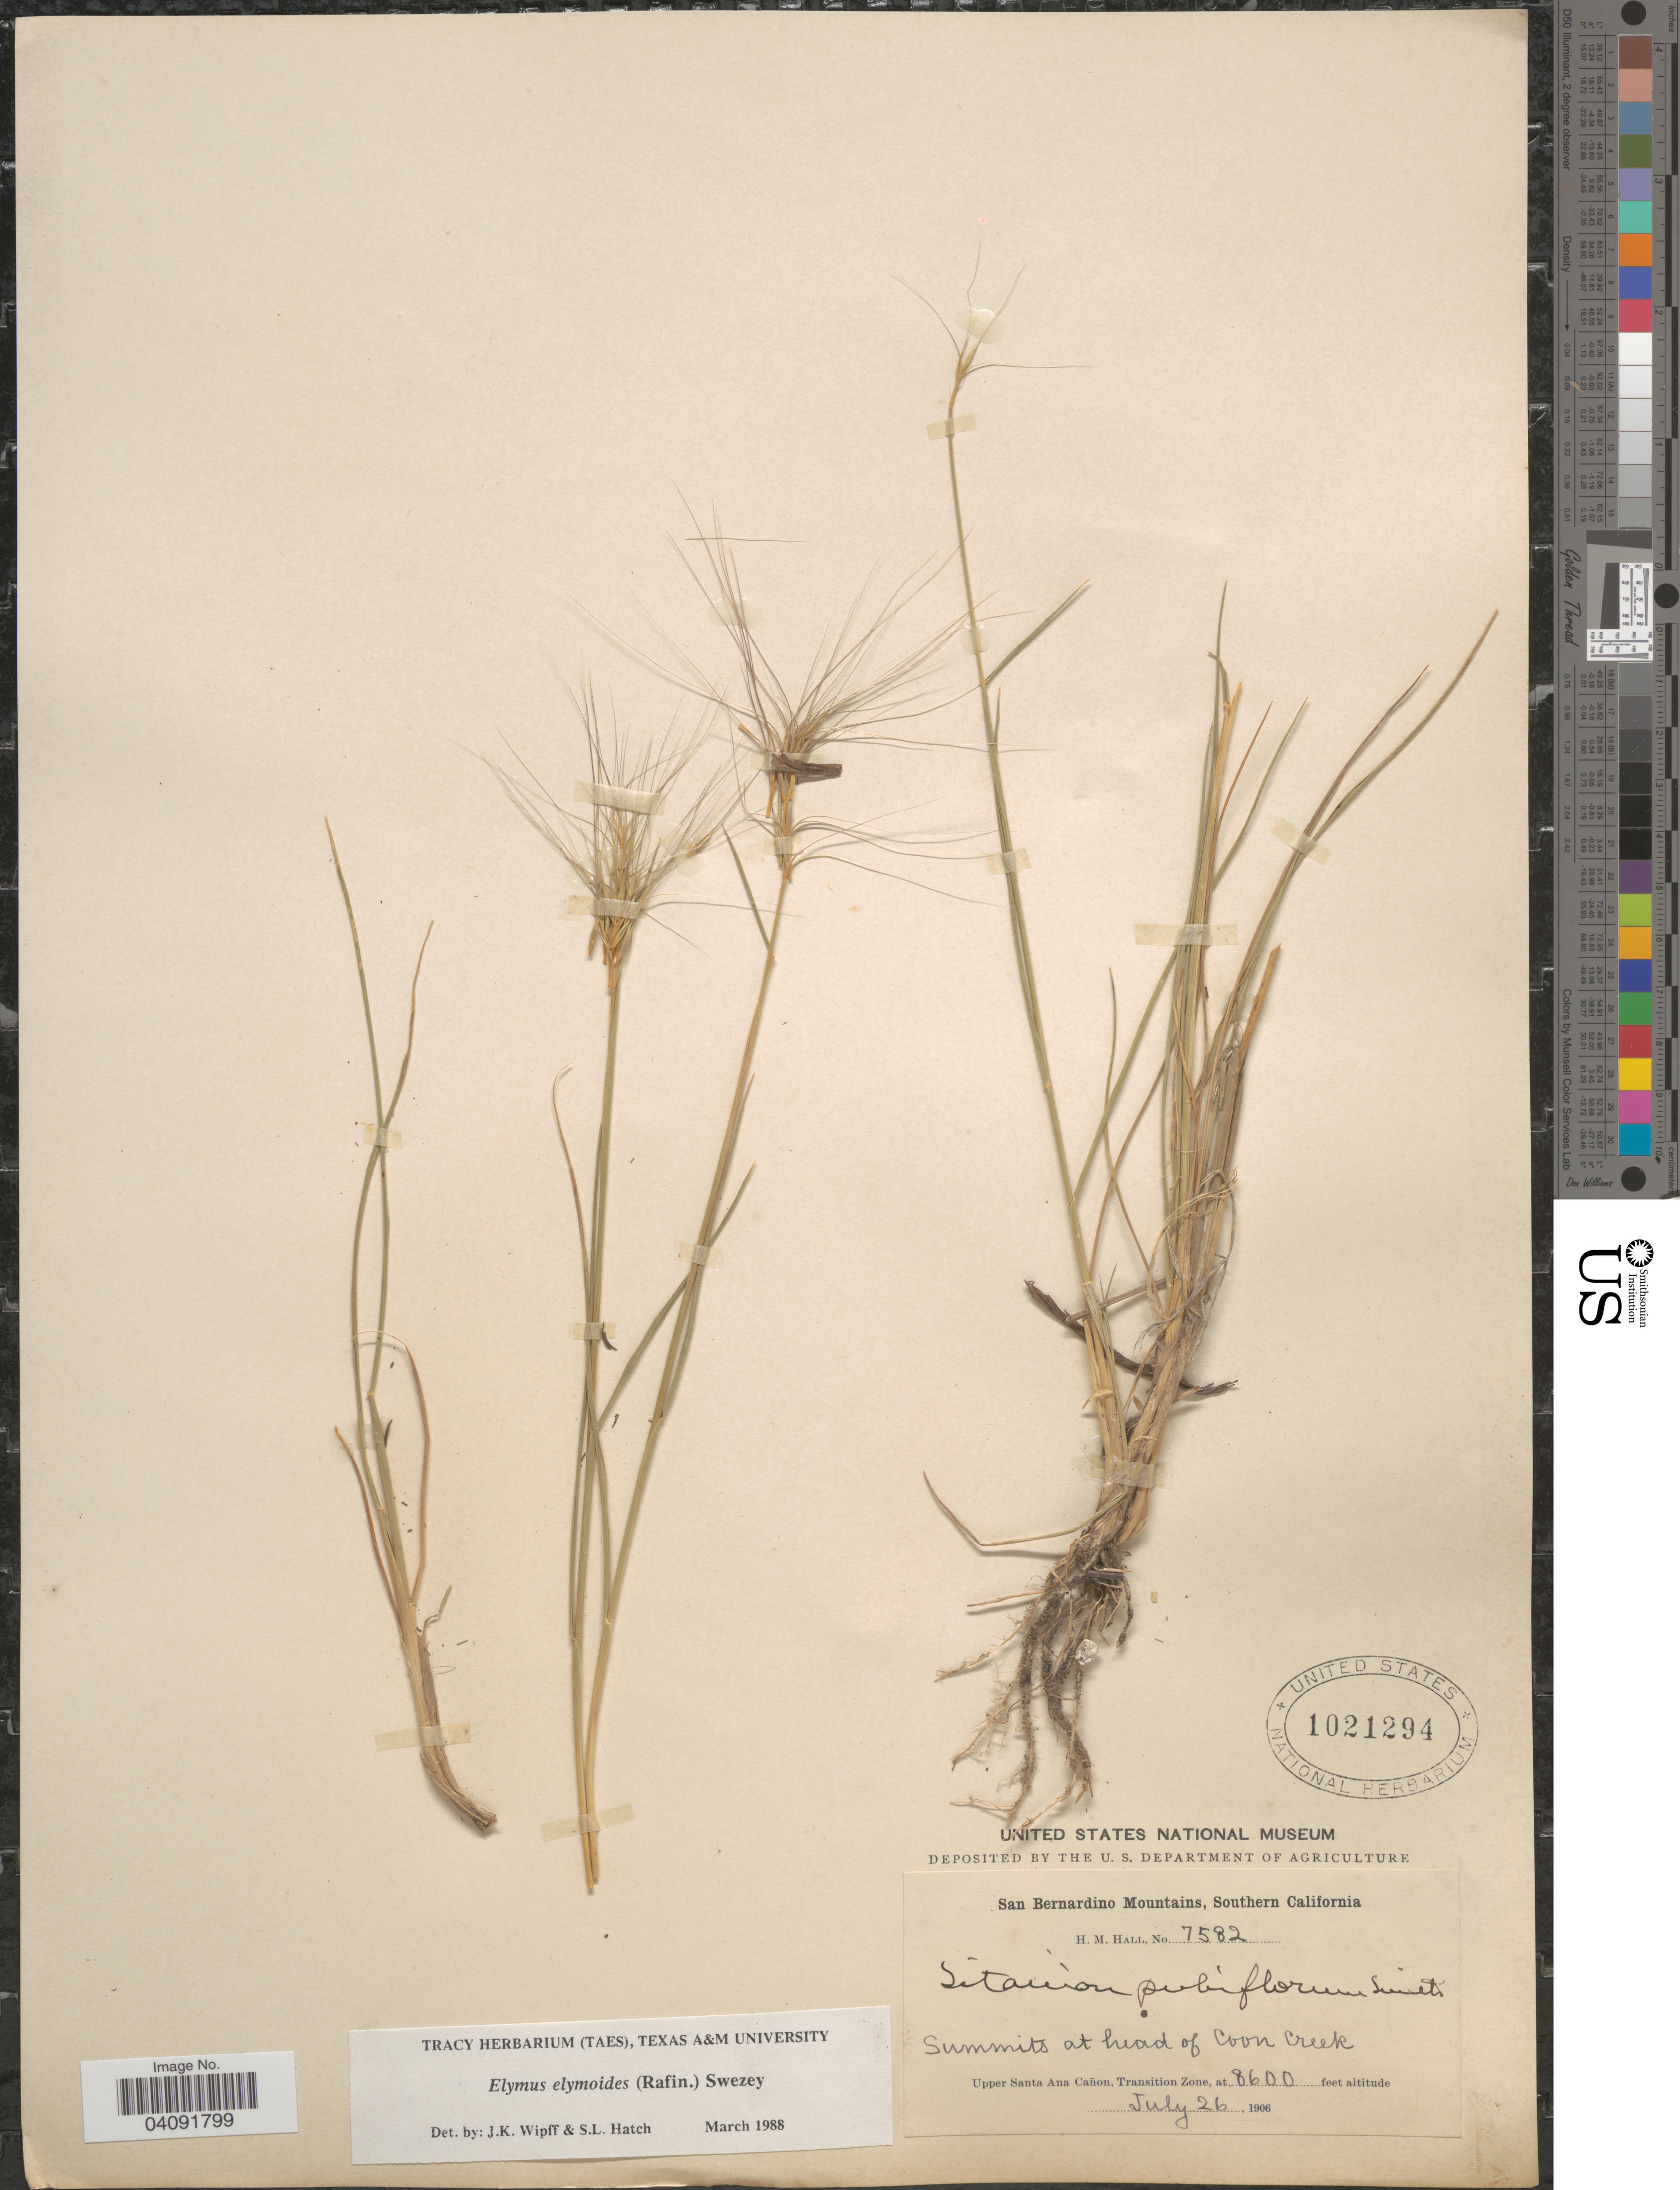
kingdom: Plantae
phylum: Tracheophyta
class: Liliopsida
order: Poales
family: Poaceae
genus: Elymus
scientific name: Elymus elymoides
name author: (Raf.) Swezey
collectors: H. M. Hall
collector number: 7582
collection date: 1906-07-26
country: United States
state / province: California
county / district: San Bernardino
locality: San Bernardino Mountains, Southern California. Summits at head of Coon Creek. Upper Santa Ana Cañon, Transition Zone.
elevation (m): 2621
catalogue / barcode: US 1021294